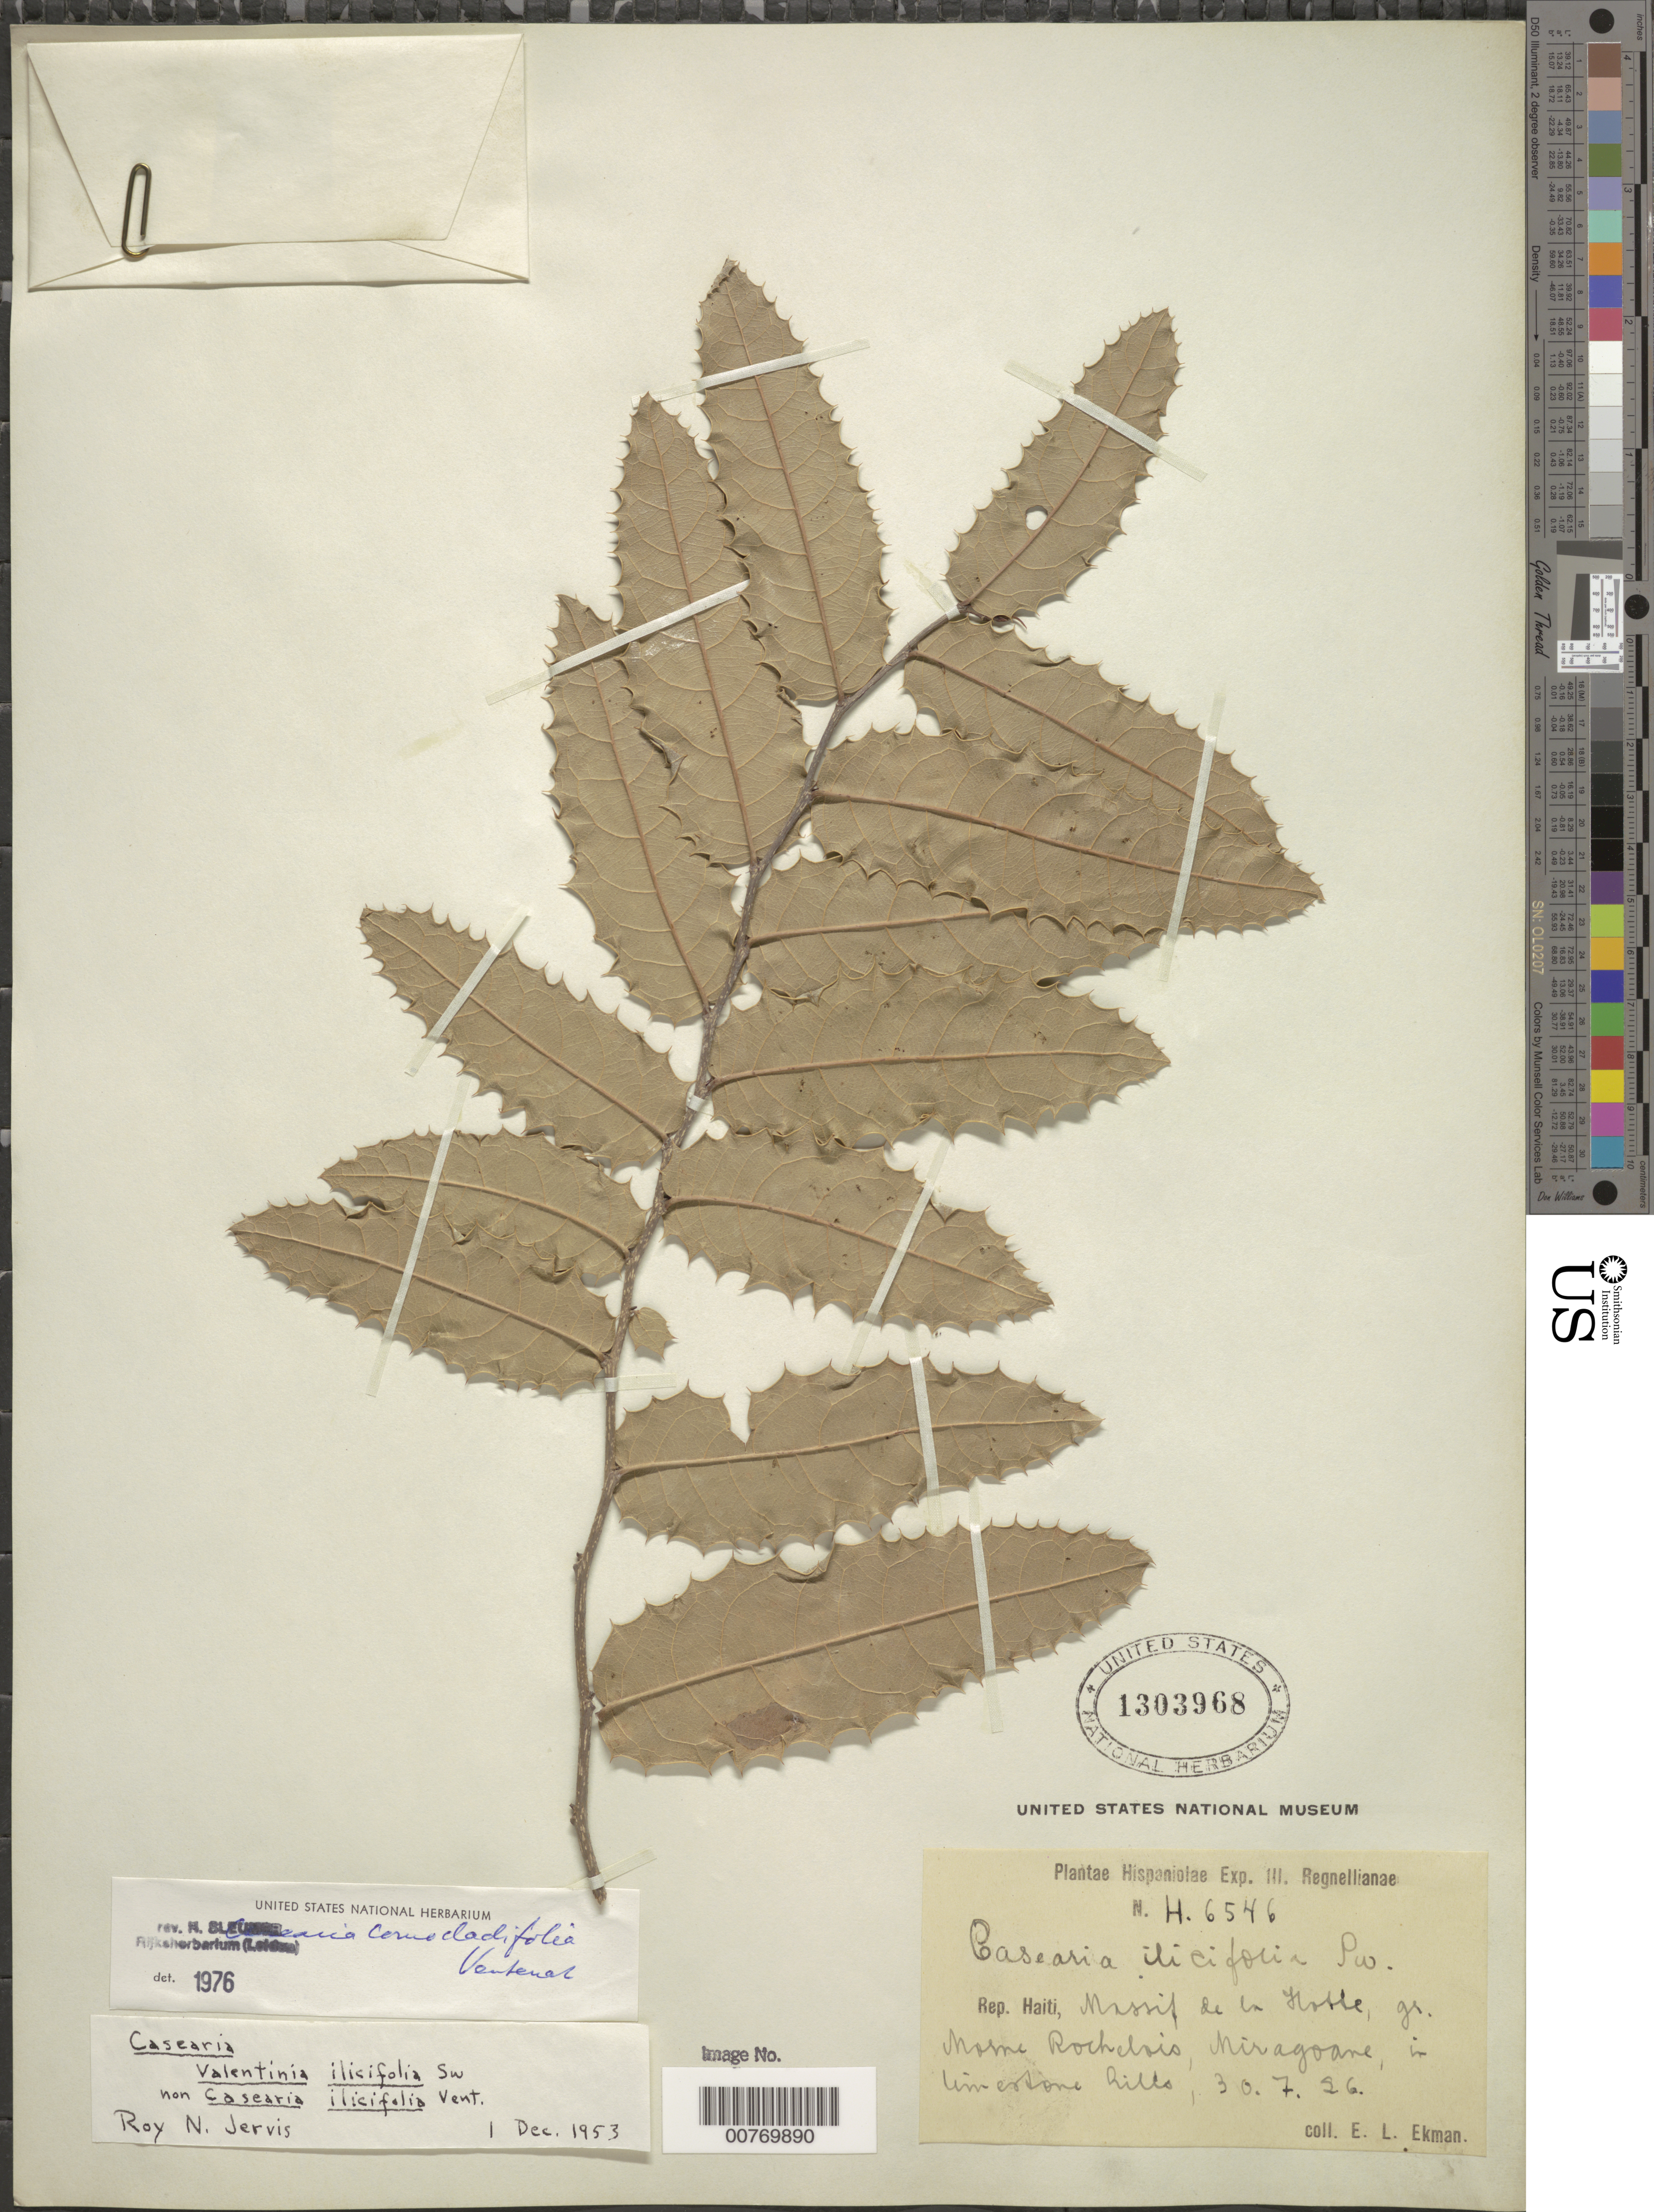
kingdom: Plantae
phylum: Tracheophyta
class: Magnoliopsida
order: Malpighiales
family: Salicaceae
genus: Casearia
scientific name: Casearia comocladifolia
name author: Vent.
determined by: Sleumer, H. O.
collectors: E. L. Ekman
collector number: H 6546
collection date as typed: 30 Jul 1926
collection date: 1926-07-30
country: Haiti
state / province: Sud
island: Hispaniola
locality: Massif de la Hotte, gr. Morne "Rochelais", Miragoane.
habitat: In Limestone hills.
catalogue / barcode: US 1303968